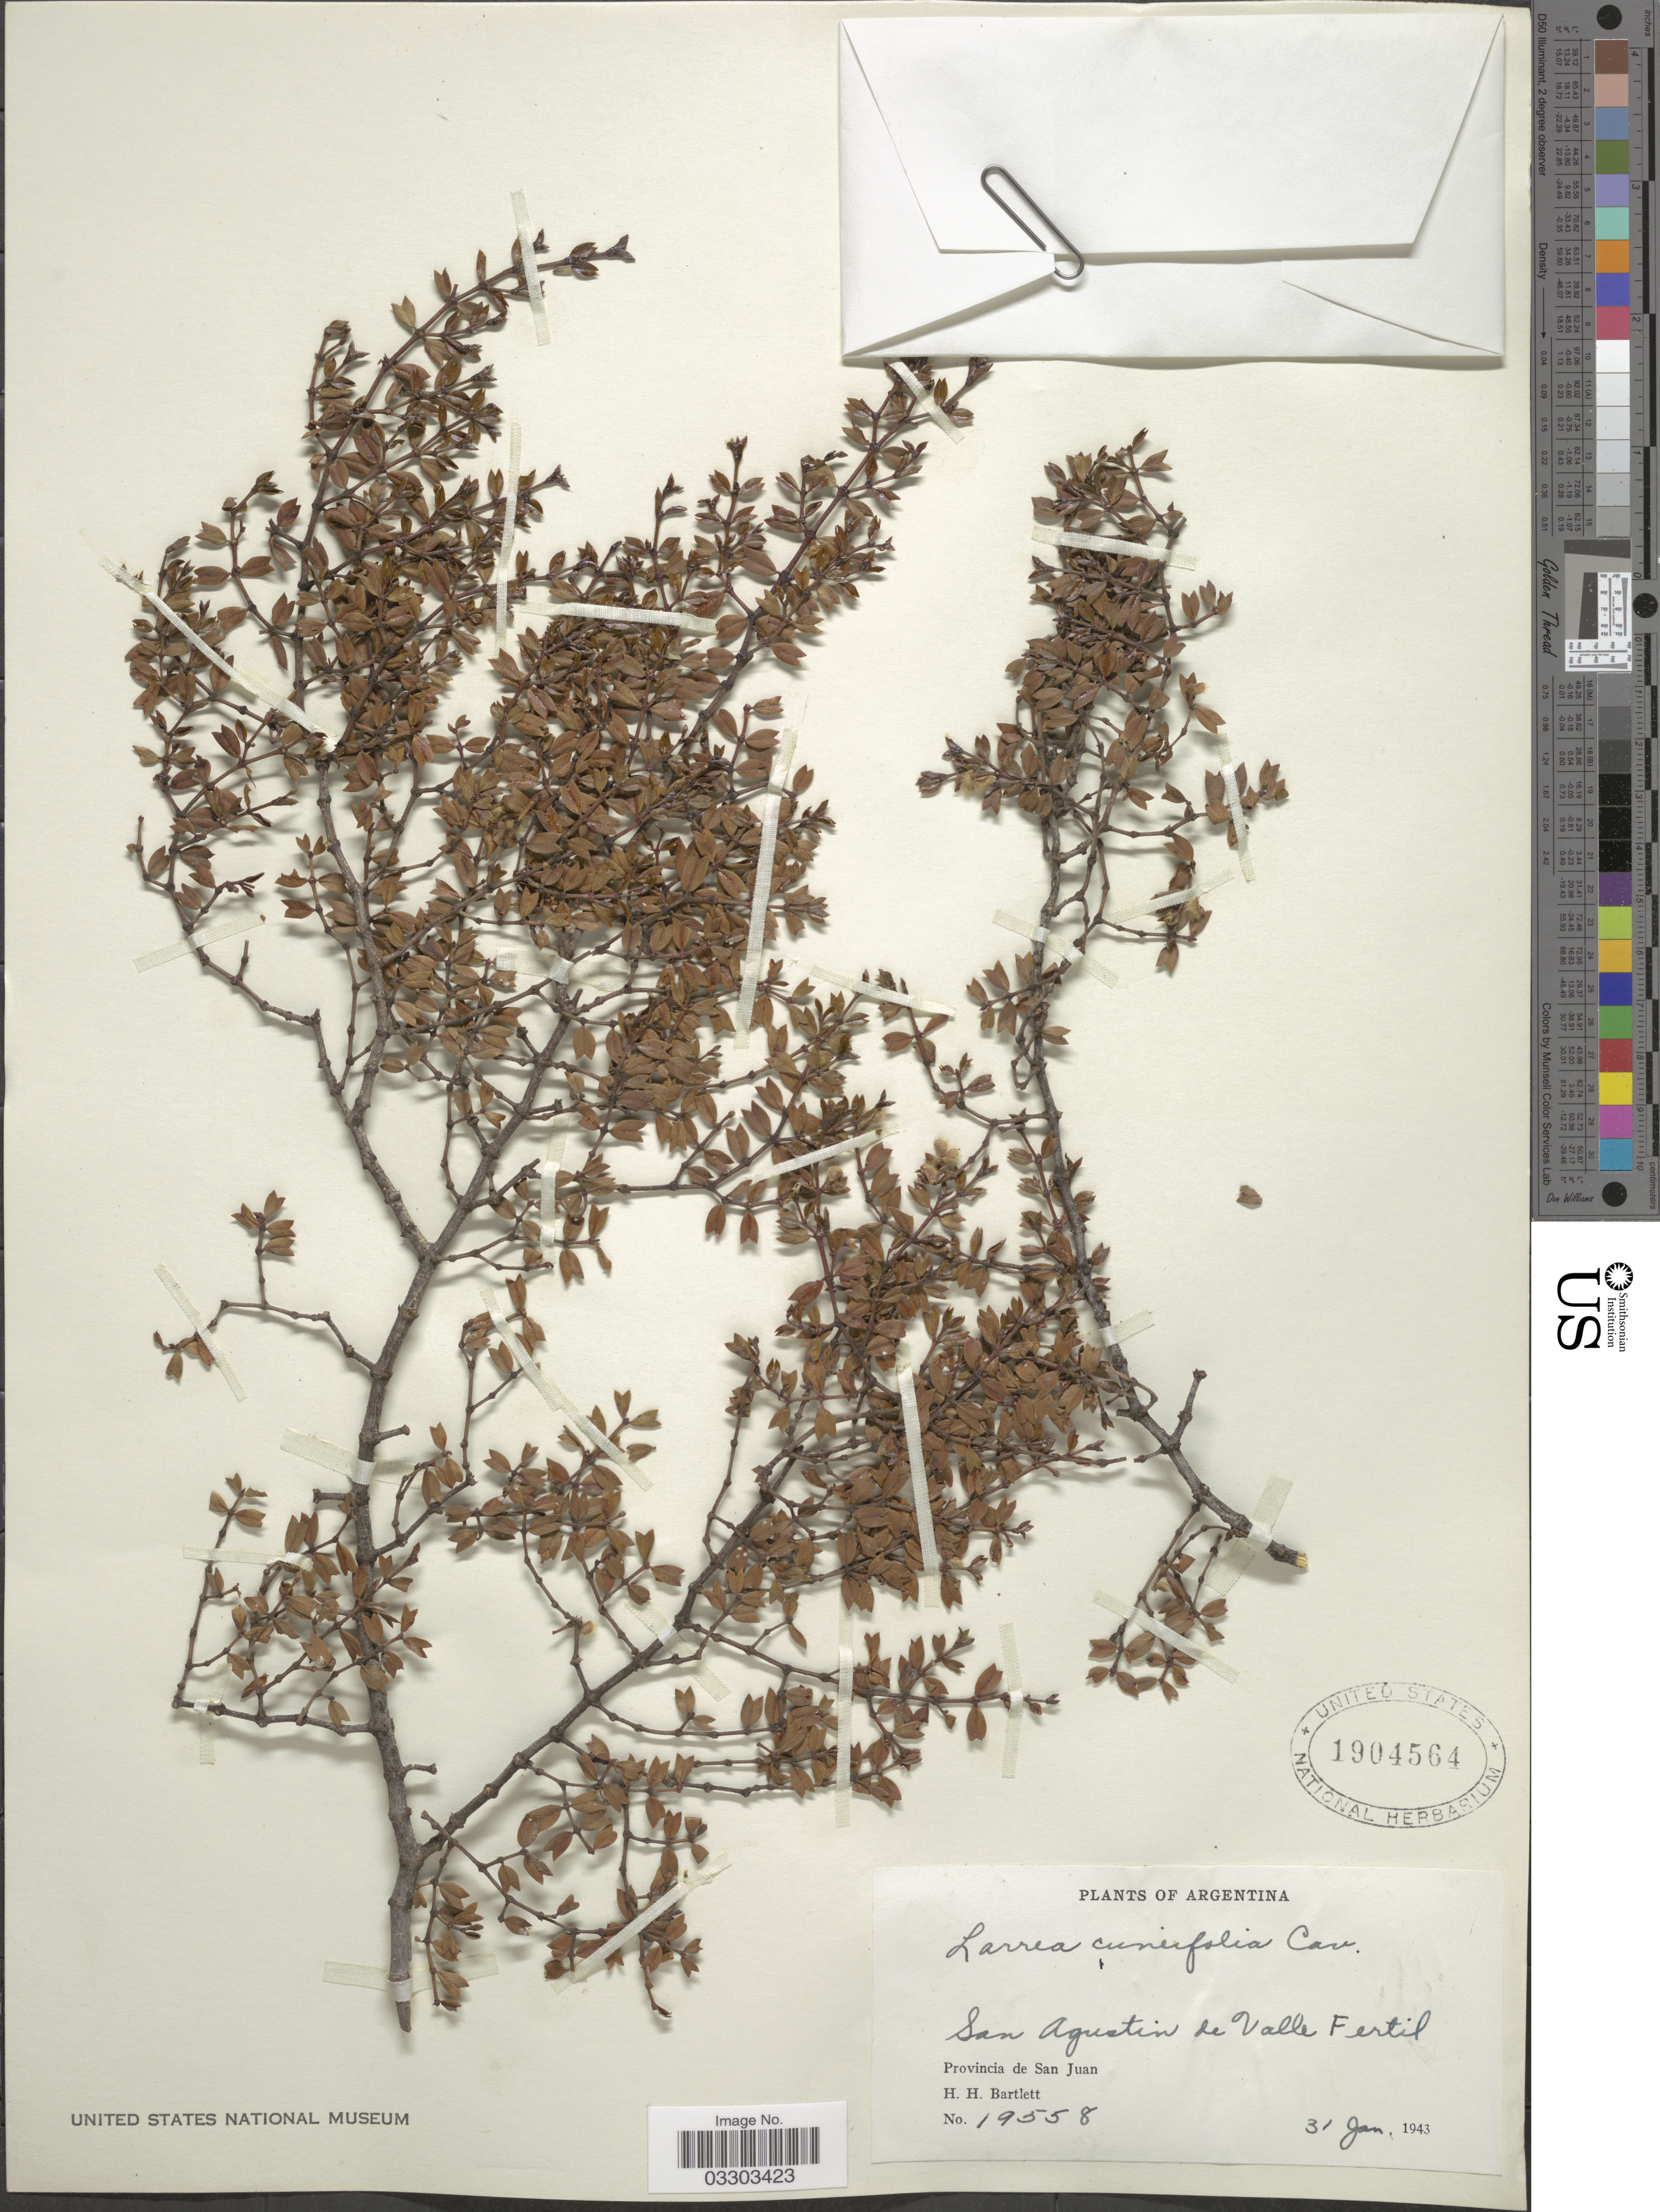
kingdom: Plantae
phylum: Tracheophyta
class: Magnoliopsida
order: Zygophyllales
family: Zygophyllaceae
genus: Larrea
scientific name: Larrea cuneifolia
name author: Cav.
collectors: H. H. Bartlett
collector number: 19558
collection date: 1943-01-31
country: Argentina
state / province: San Juan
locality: San Agustin de Valle Fertil.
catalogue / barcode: US 1904564